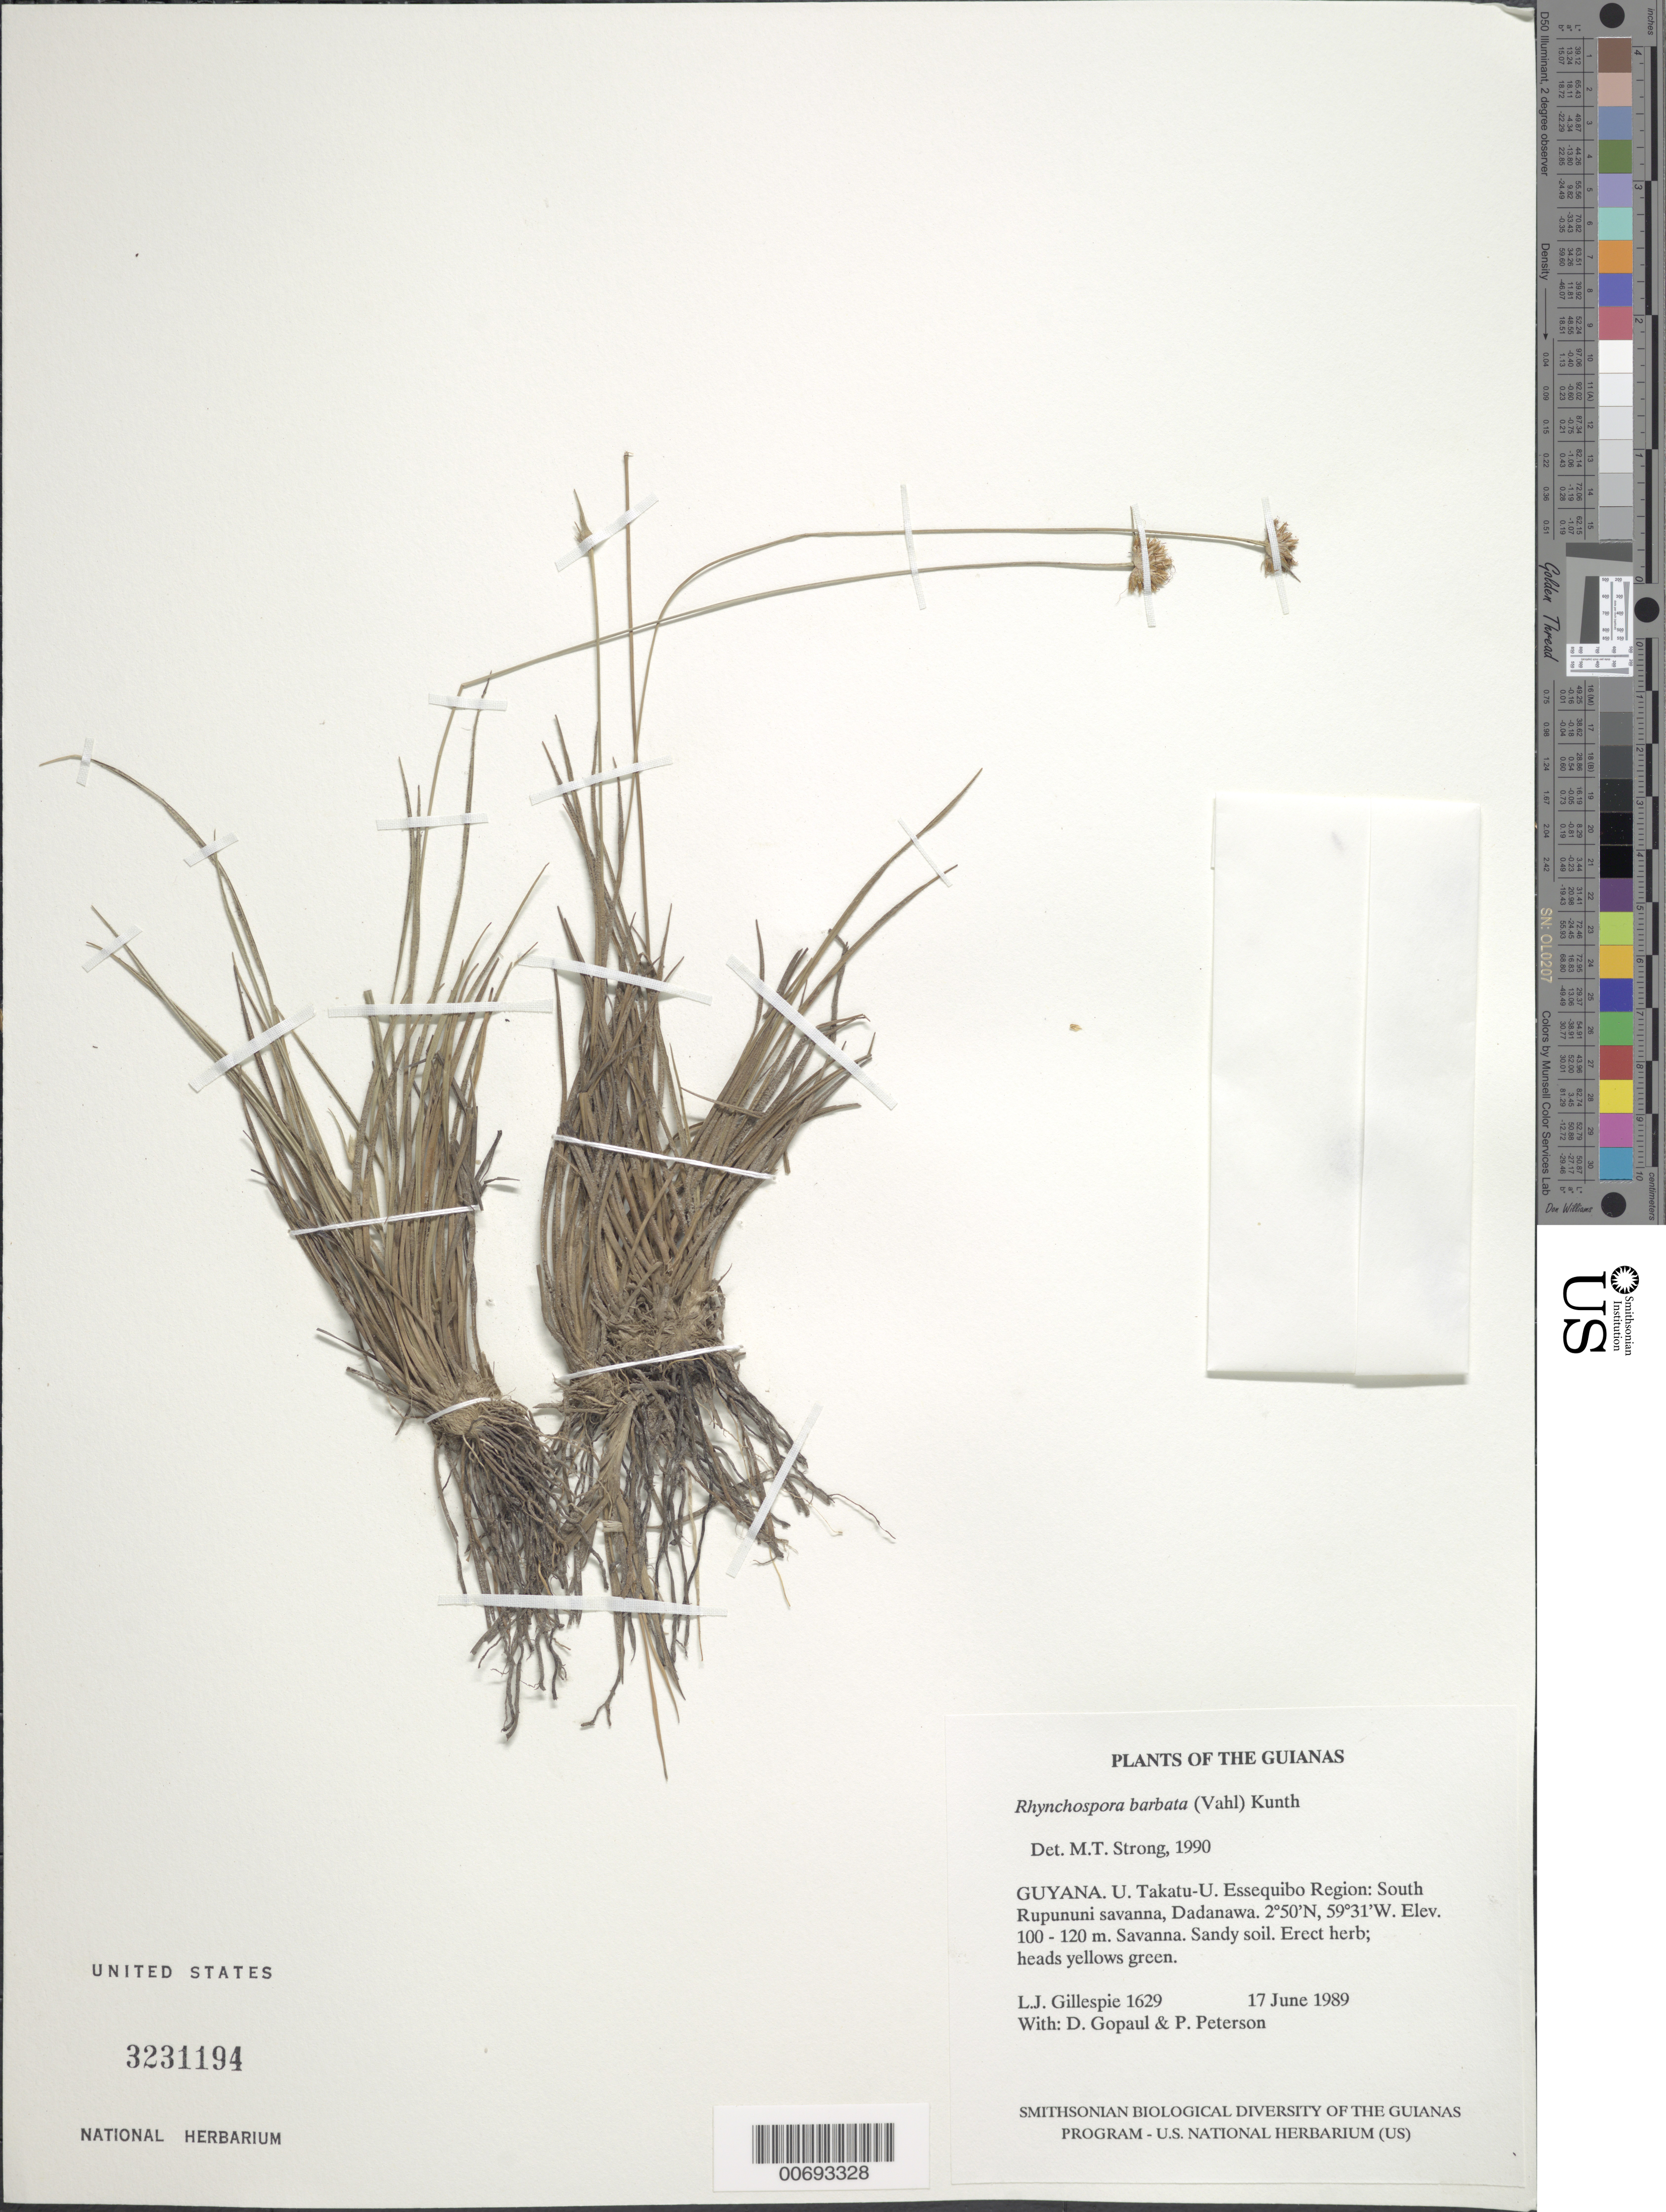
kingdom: Plantae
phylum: Tracheophyta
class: Liliopsida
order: Poales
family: Cyperaceae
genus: Rhynchospora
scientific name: Rhynchospora barbata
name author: (Vahl) Kunth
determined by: Alves, K.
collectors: L. J. Gillespie, D. Gopaul & P. M. Peterson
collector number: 1629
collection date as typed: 17 June 1989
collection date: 1989-06-17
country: Guyana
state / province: U. Takutu-U. Essequibo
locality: South Rupununi savanna, Dadanawa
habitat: Savanna. Sandy soil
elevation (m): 100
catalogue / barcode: US 3231194